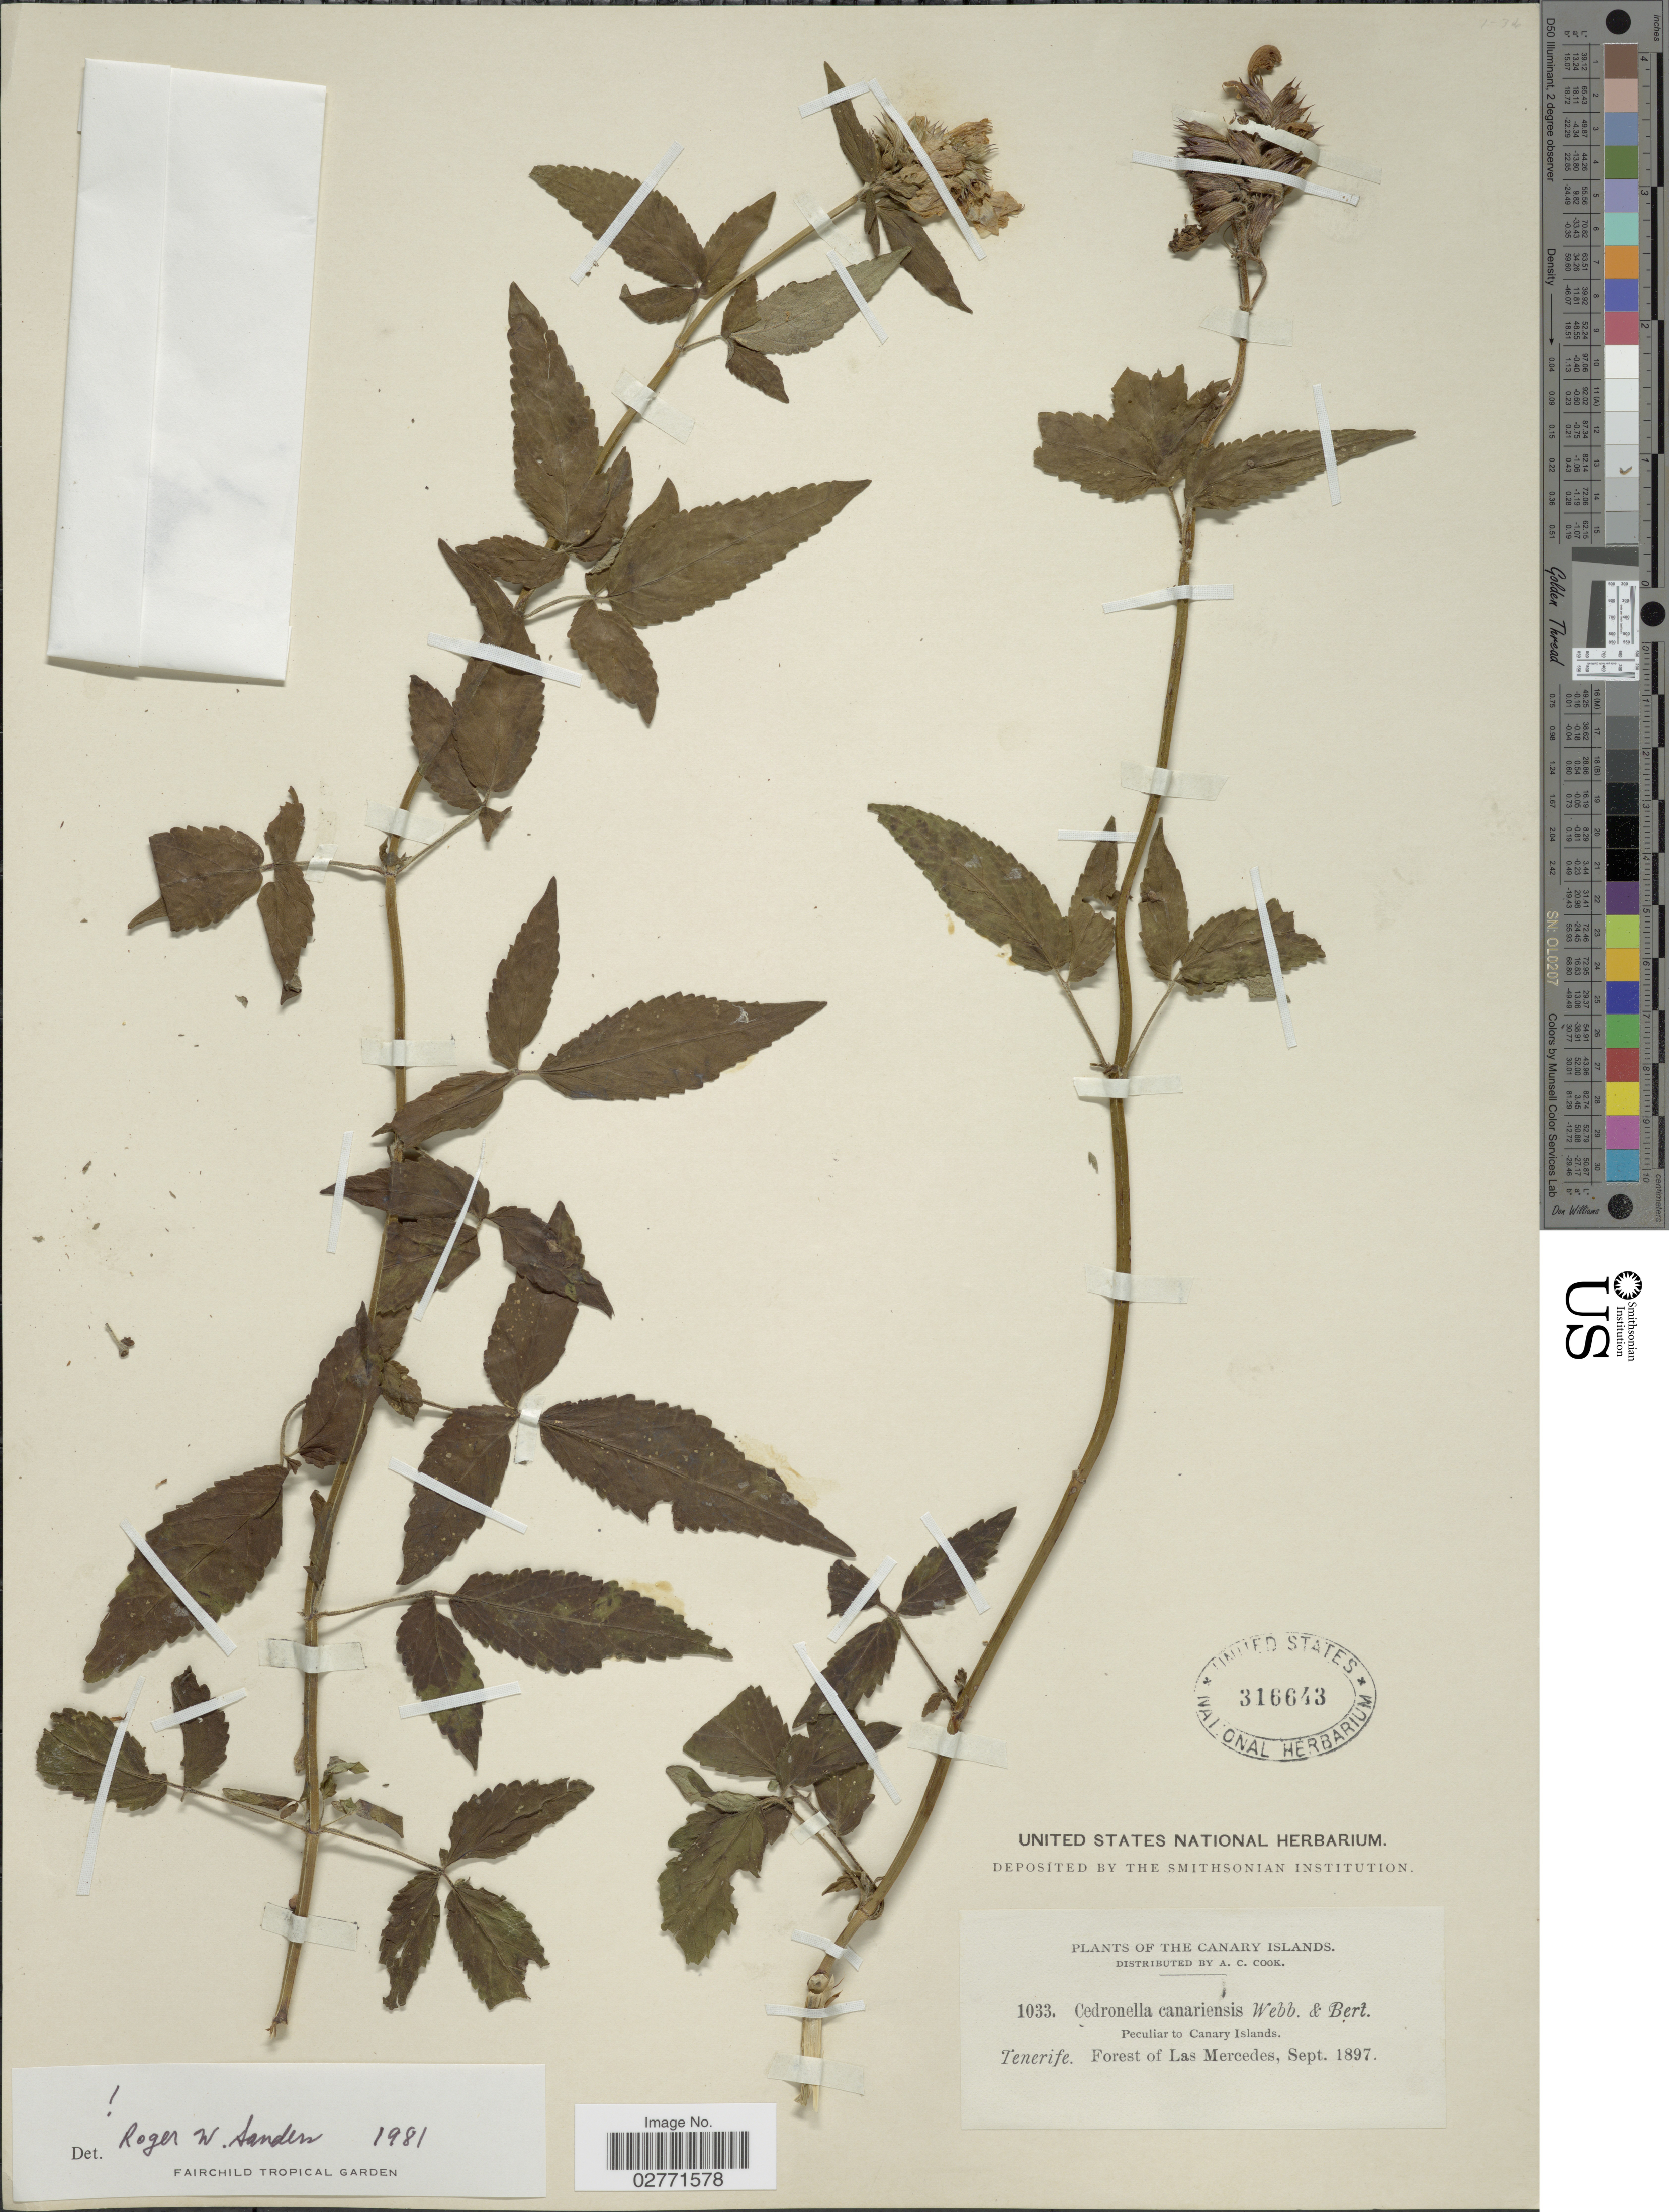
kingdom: Plantae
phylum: Tracheophyta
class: Magnoliopsida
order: Lamiales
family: Lamiaceae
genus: Cedronella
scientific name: Cedronella canariensis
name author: (L.) D.A. Webb & Berthel.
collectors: Alice C. Cook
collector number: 1033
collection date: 1897-09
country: Spain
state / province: Canarias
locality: The Canary Islands, Tenerife. Forest of Las Mercedes.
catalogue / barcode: US 316643